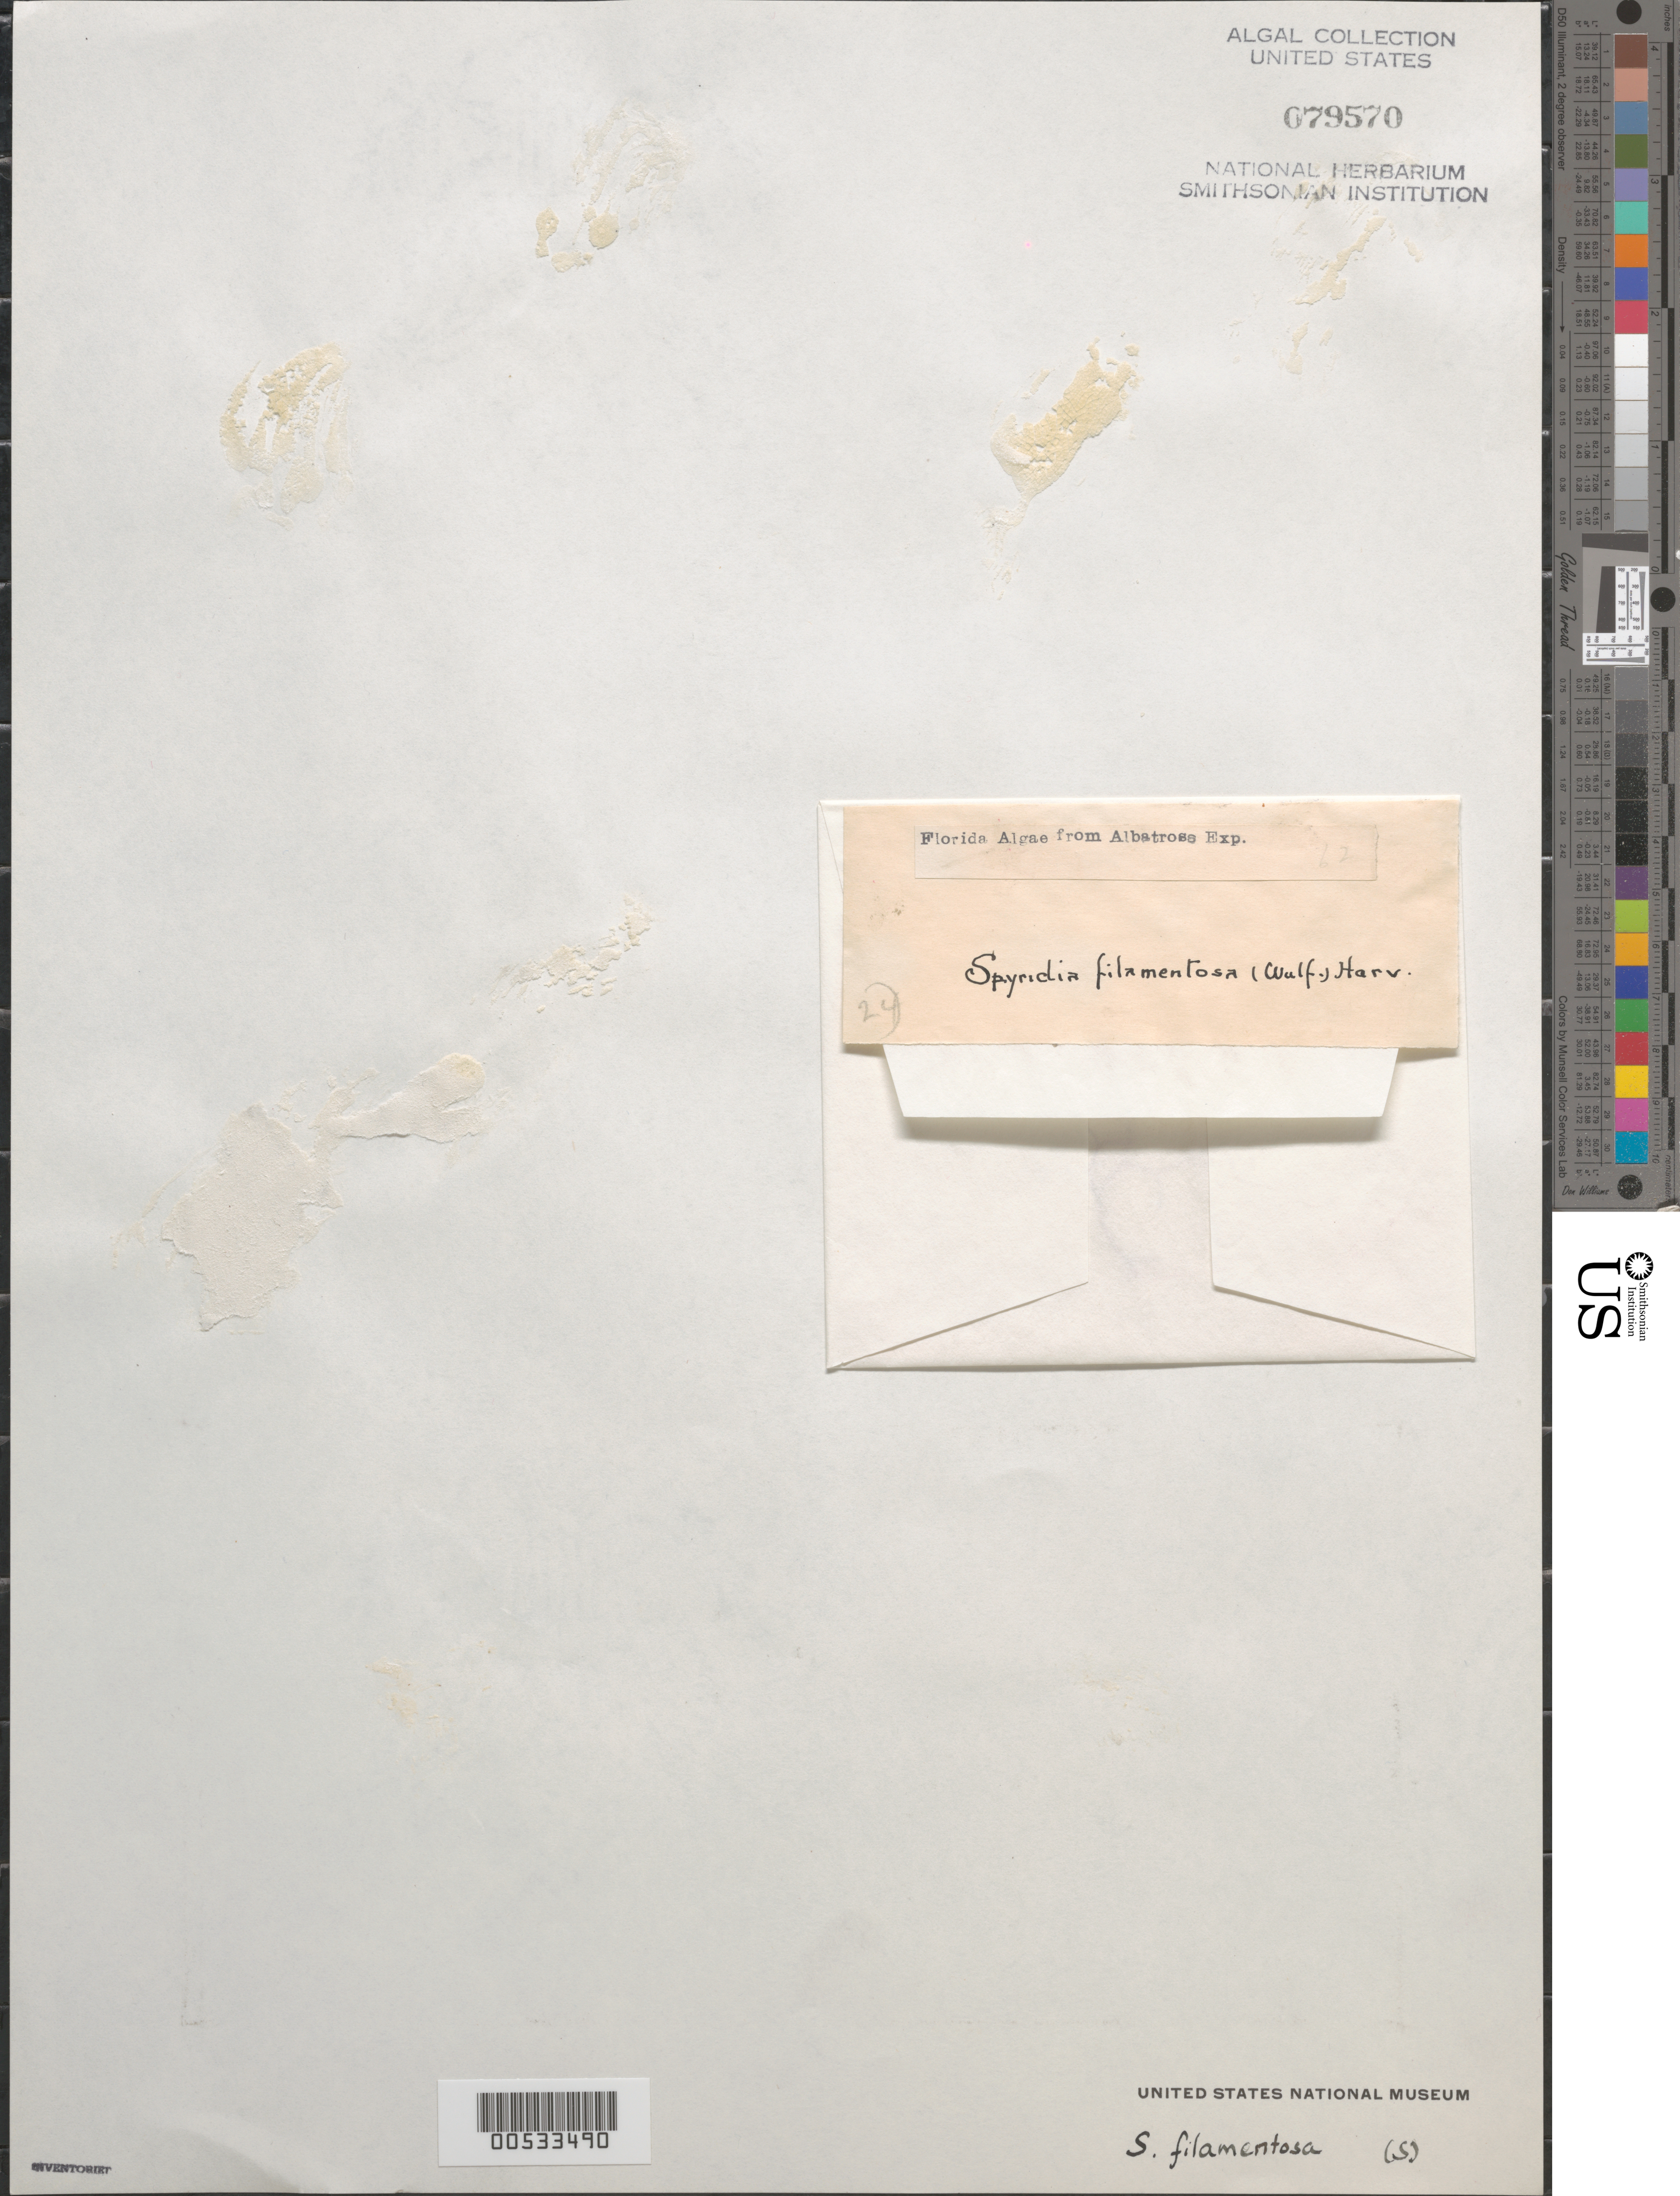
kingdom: Plantae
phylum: Rhodophyta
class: Florideophyceae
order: Ceramiales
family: Spyridiaceae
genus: Spyridia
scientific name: Spyridia filamentosa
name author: (Wulfen) Harv.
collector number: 24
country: United States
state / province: Florida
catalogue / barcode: US 79570